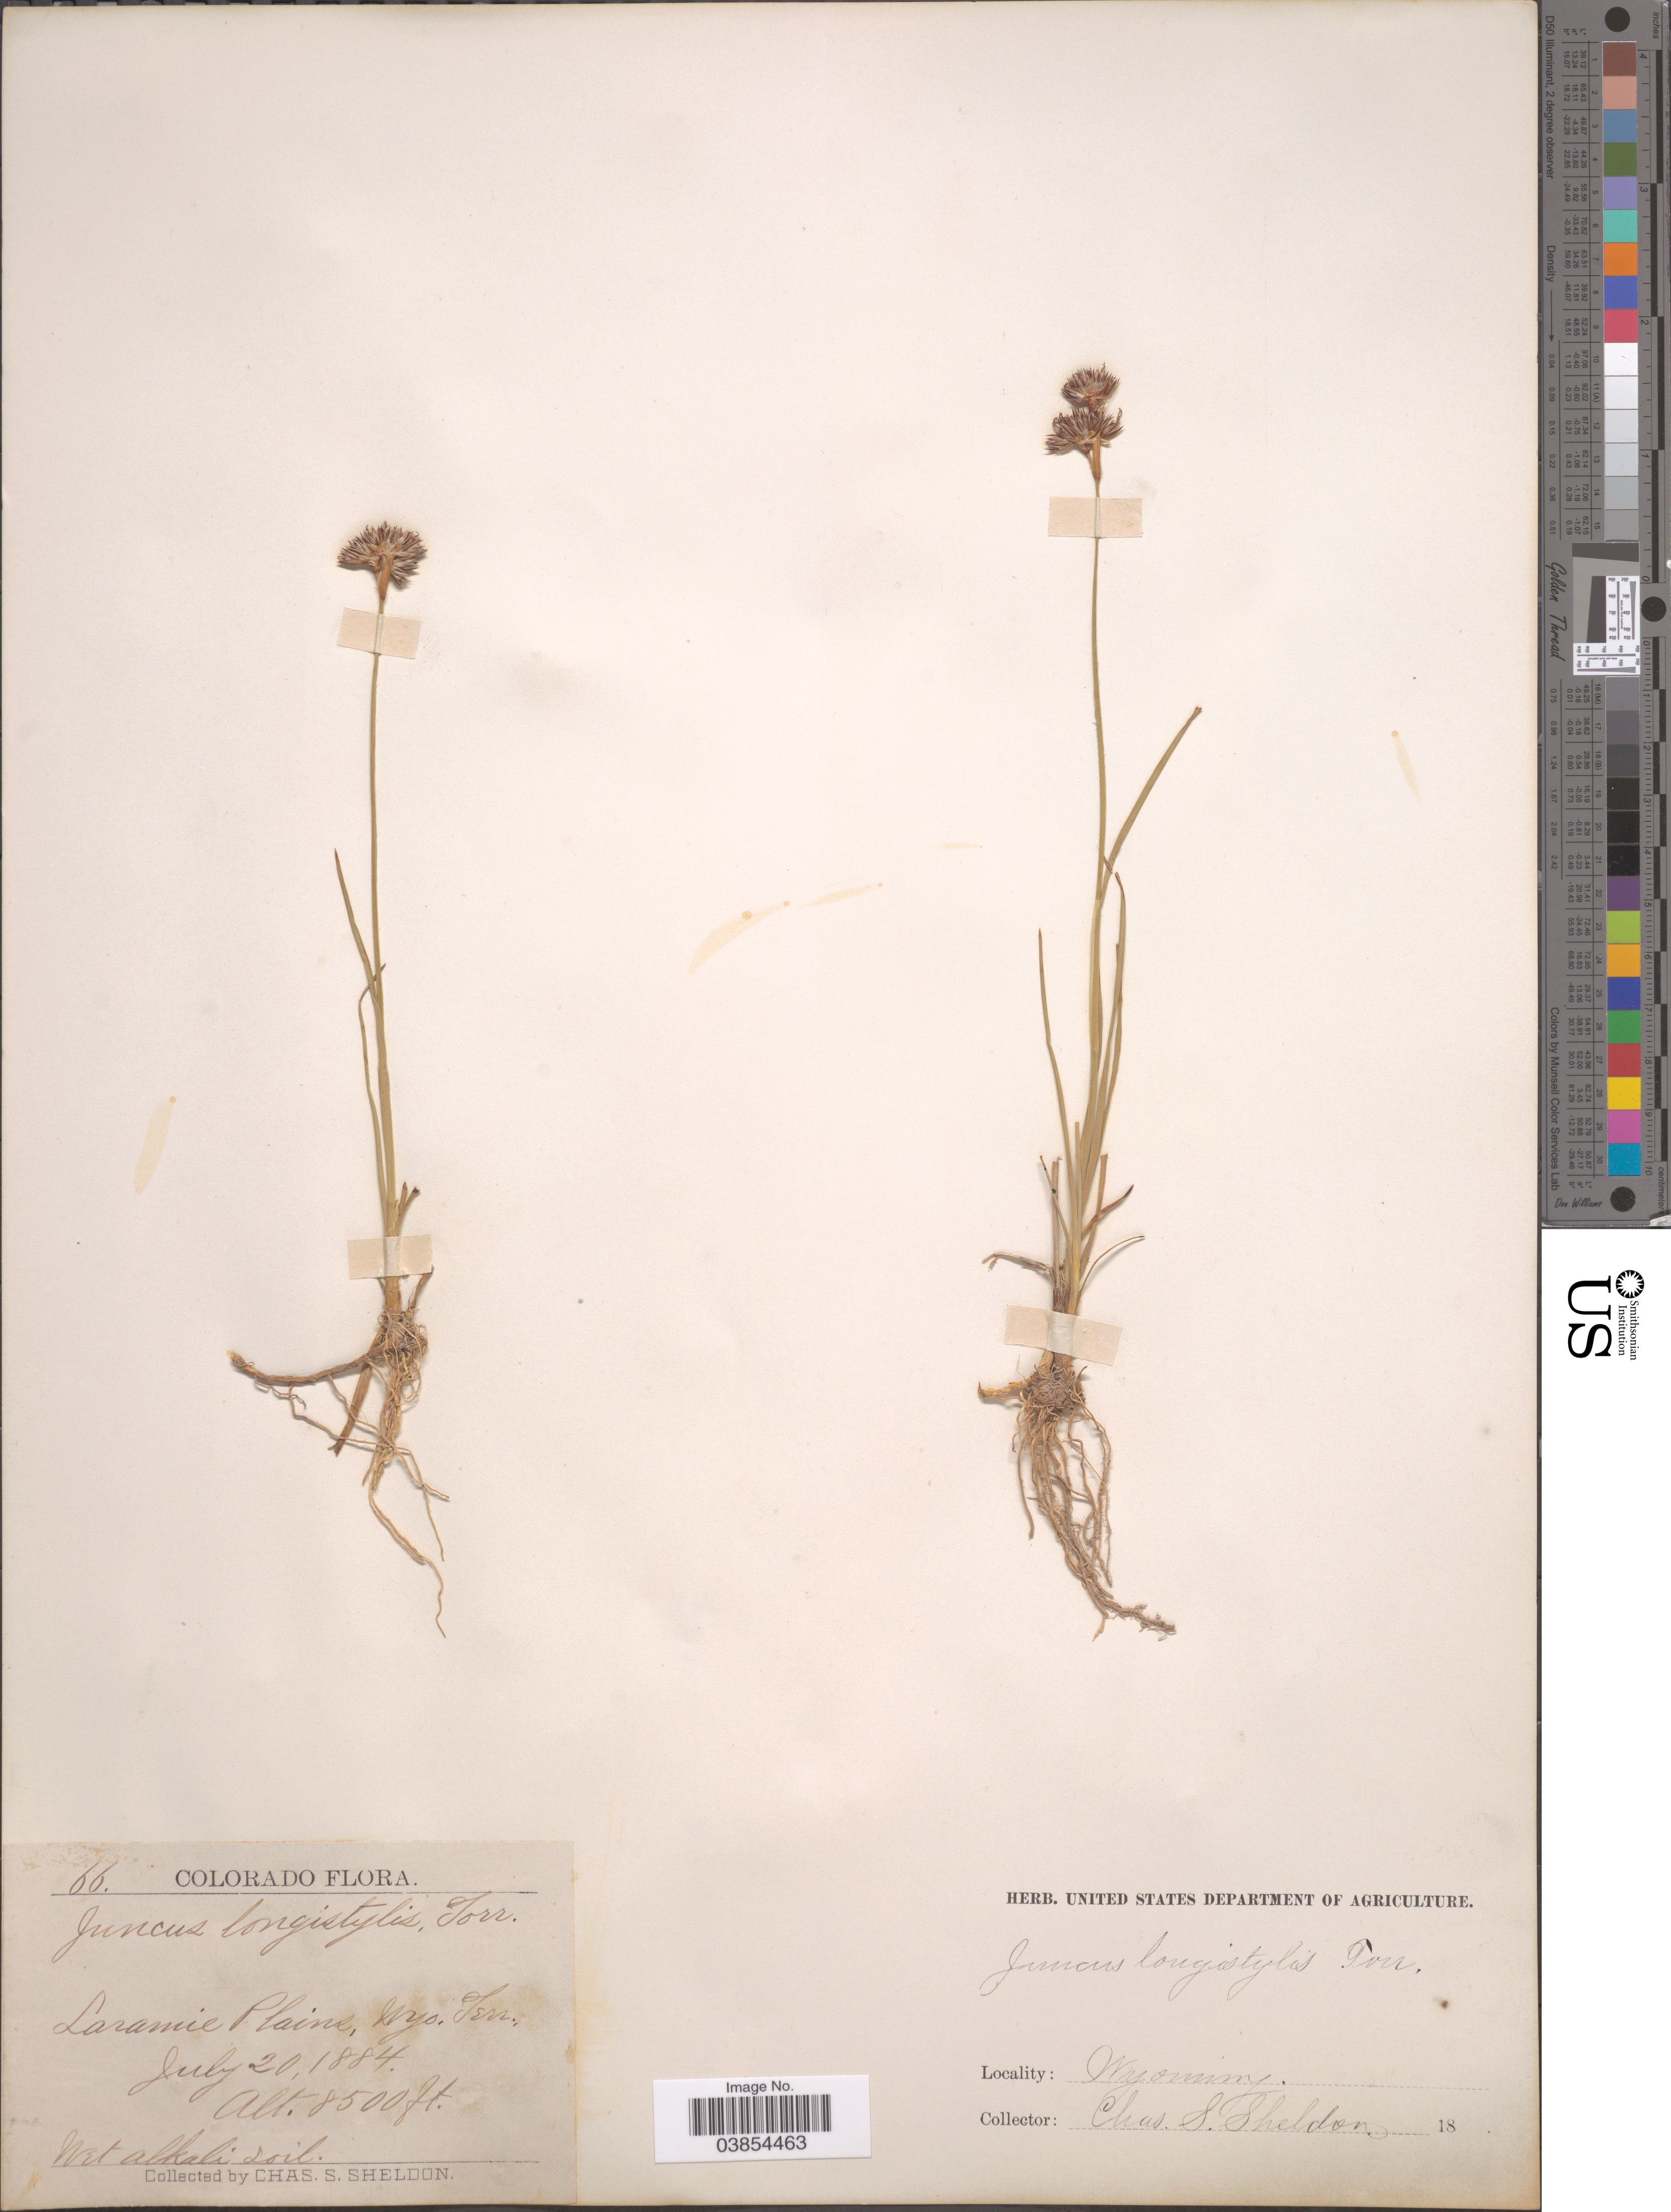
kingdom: Plantae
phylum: Tracheophyta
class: Liliopsida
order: Poales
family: Juncaceae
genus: Juncus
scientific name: Juncus longistylis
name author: Torr.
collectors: C. S. Sheldon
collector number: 66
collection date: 1884-07-20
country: United States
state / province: Wyoming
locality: Laramie Plains, Wyo. Terr.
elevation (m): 2591